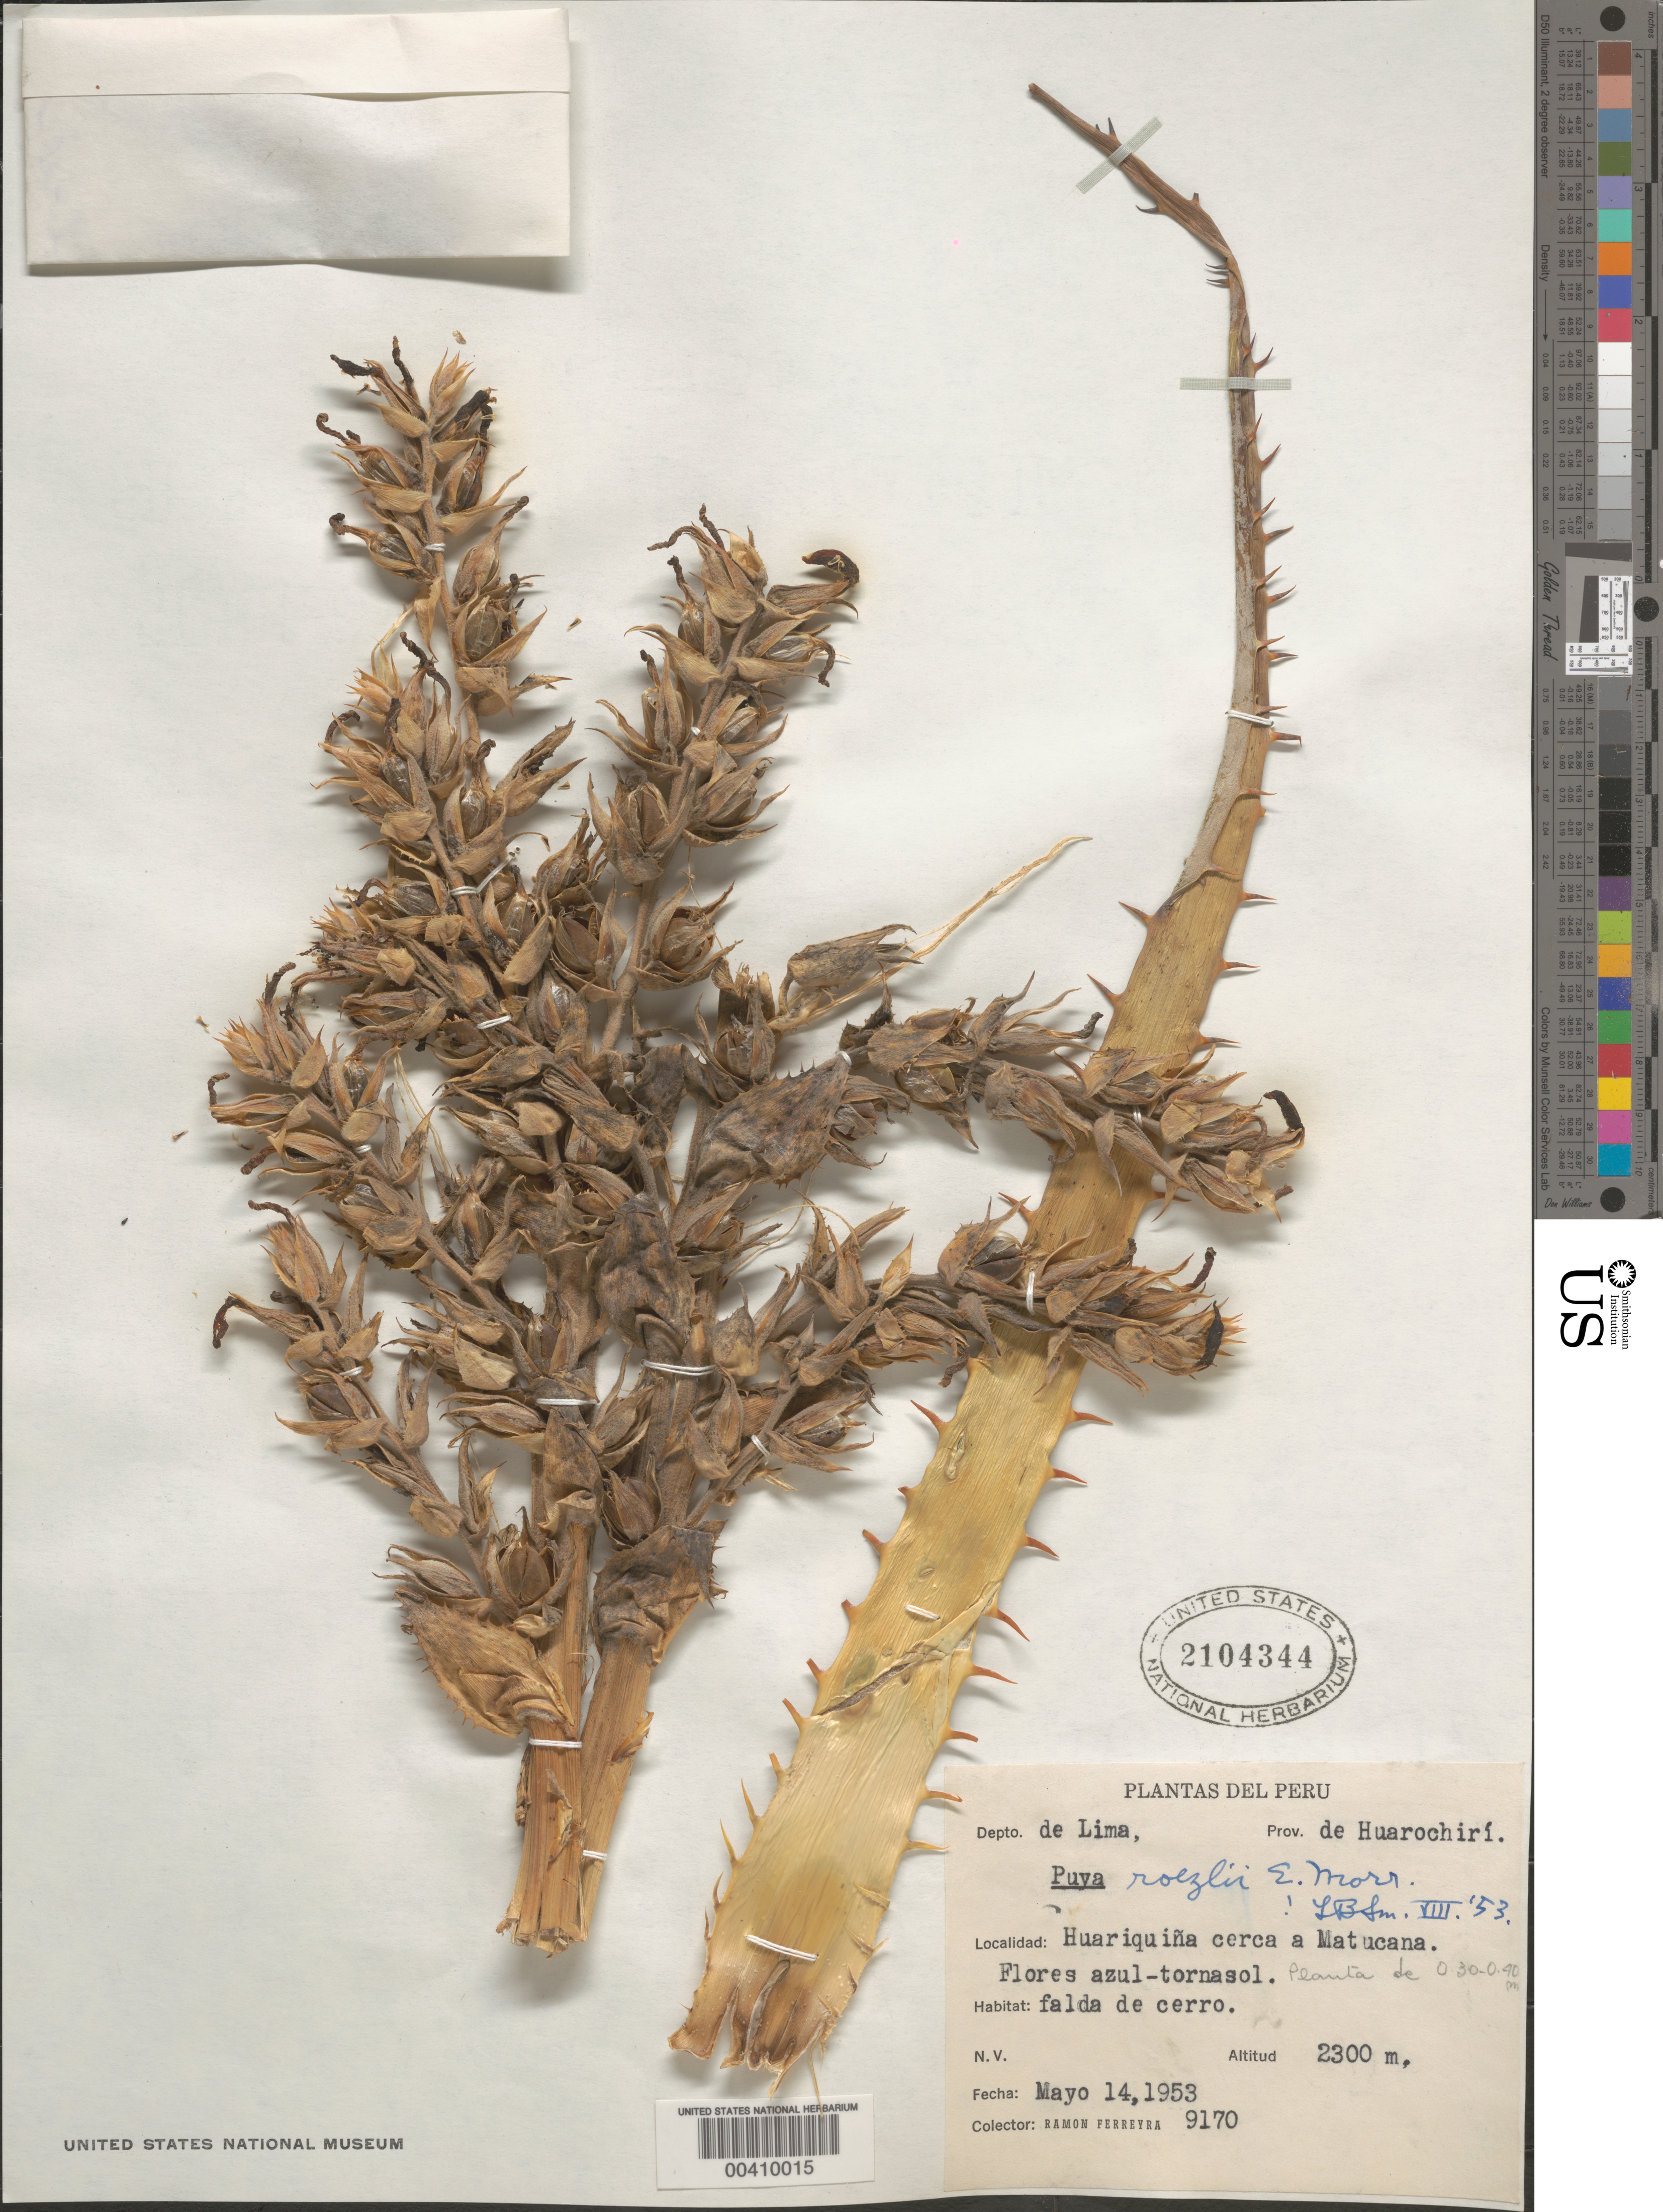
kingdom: Plantae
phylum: Tracheophyta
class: Liliopsida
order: Poales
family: Bromeliaceae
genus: Puya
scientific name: Puya roezlii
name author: É. Morren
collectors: R. A. Ferreyra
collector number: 9170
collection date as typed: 14 May 1953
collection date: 1953-05-14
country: Peru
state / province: Lima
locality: Huariquina cerca a matucana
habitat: Falda de cerro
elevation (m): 2300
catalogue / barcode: US 2104344